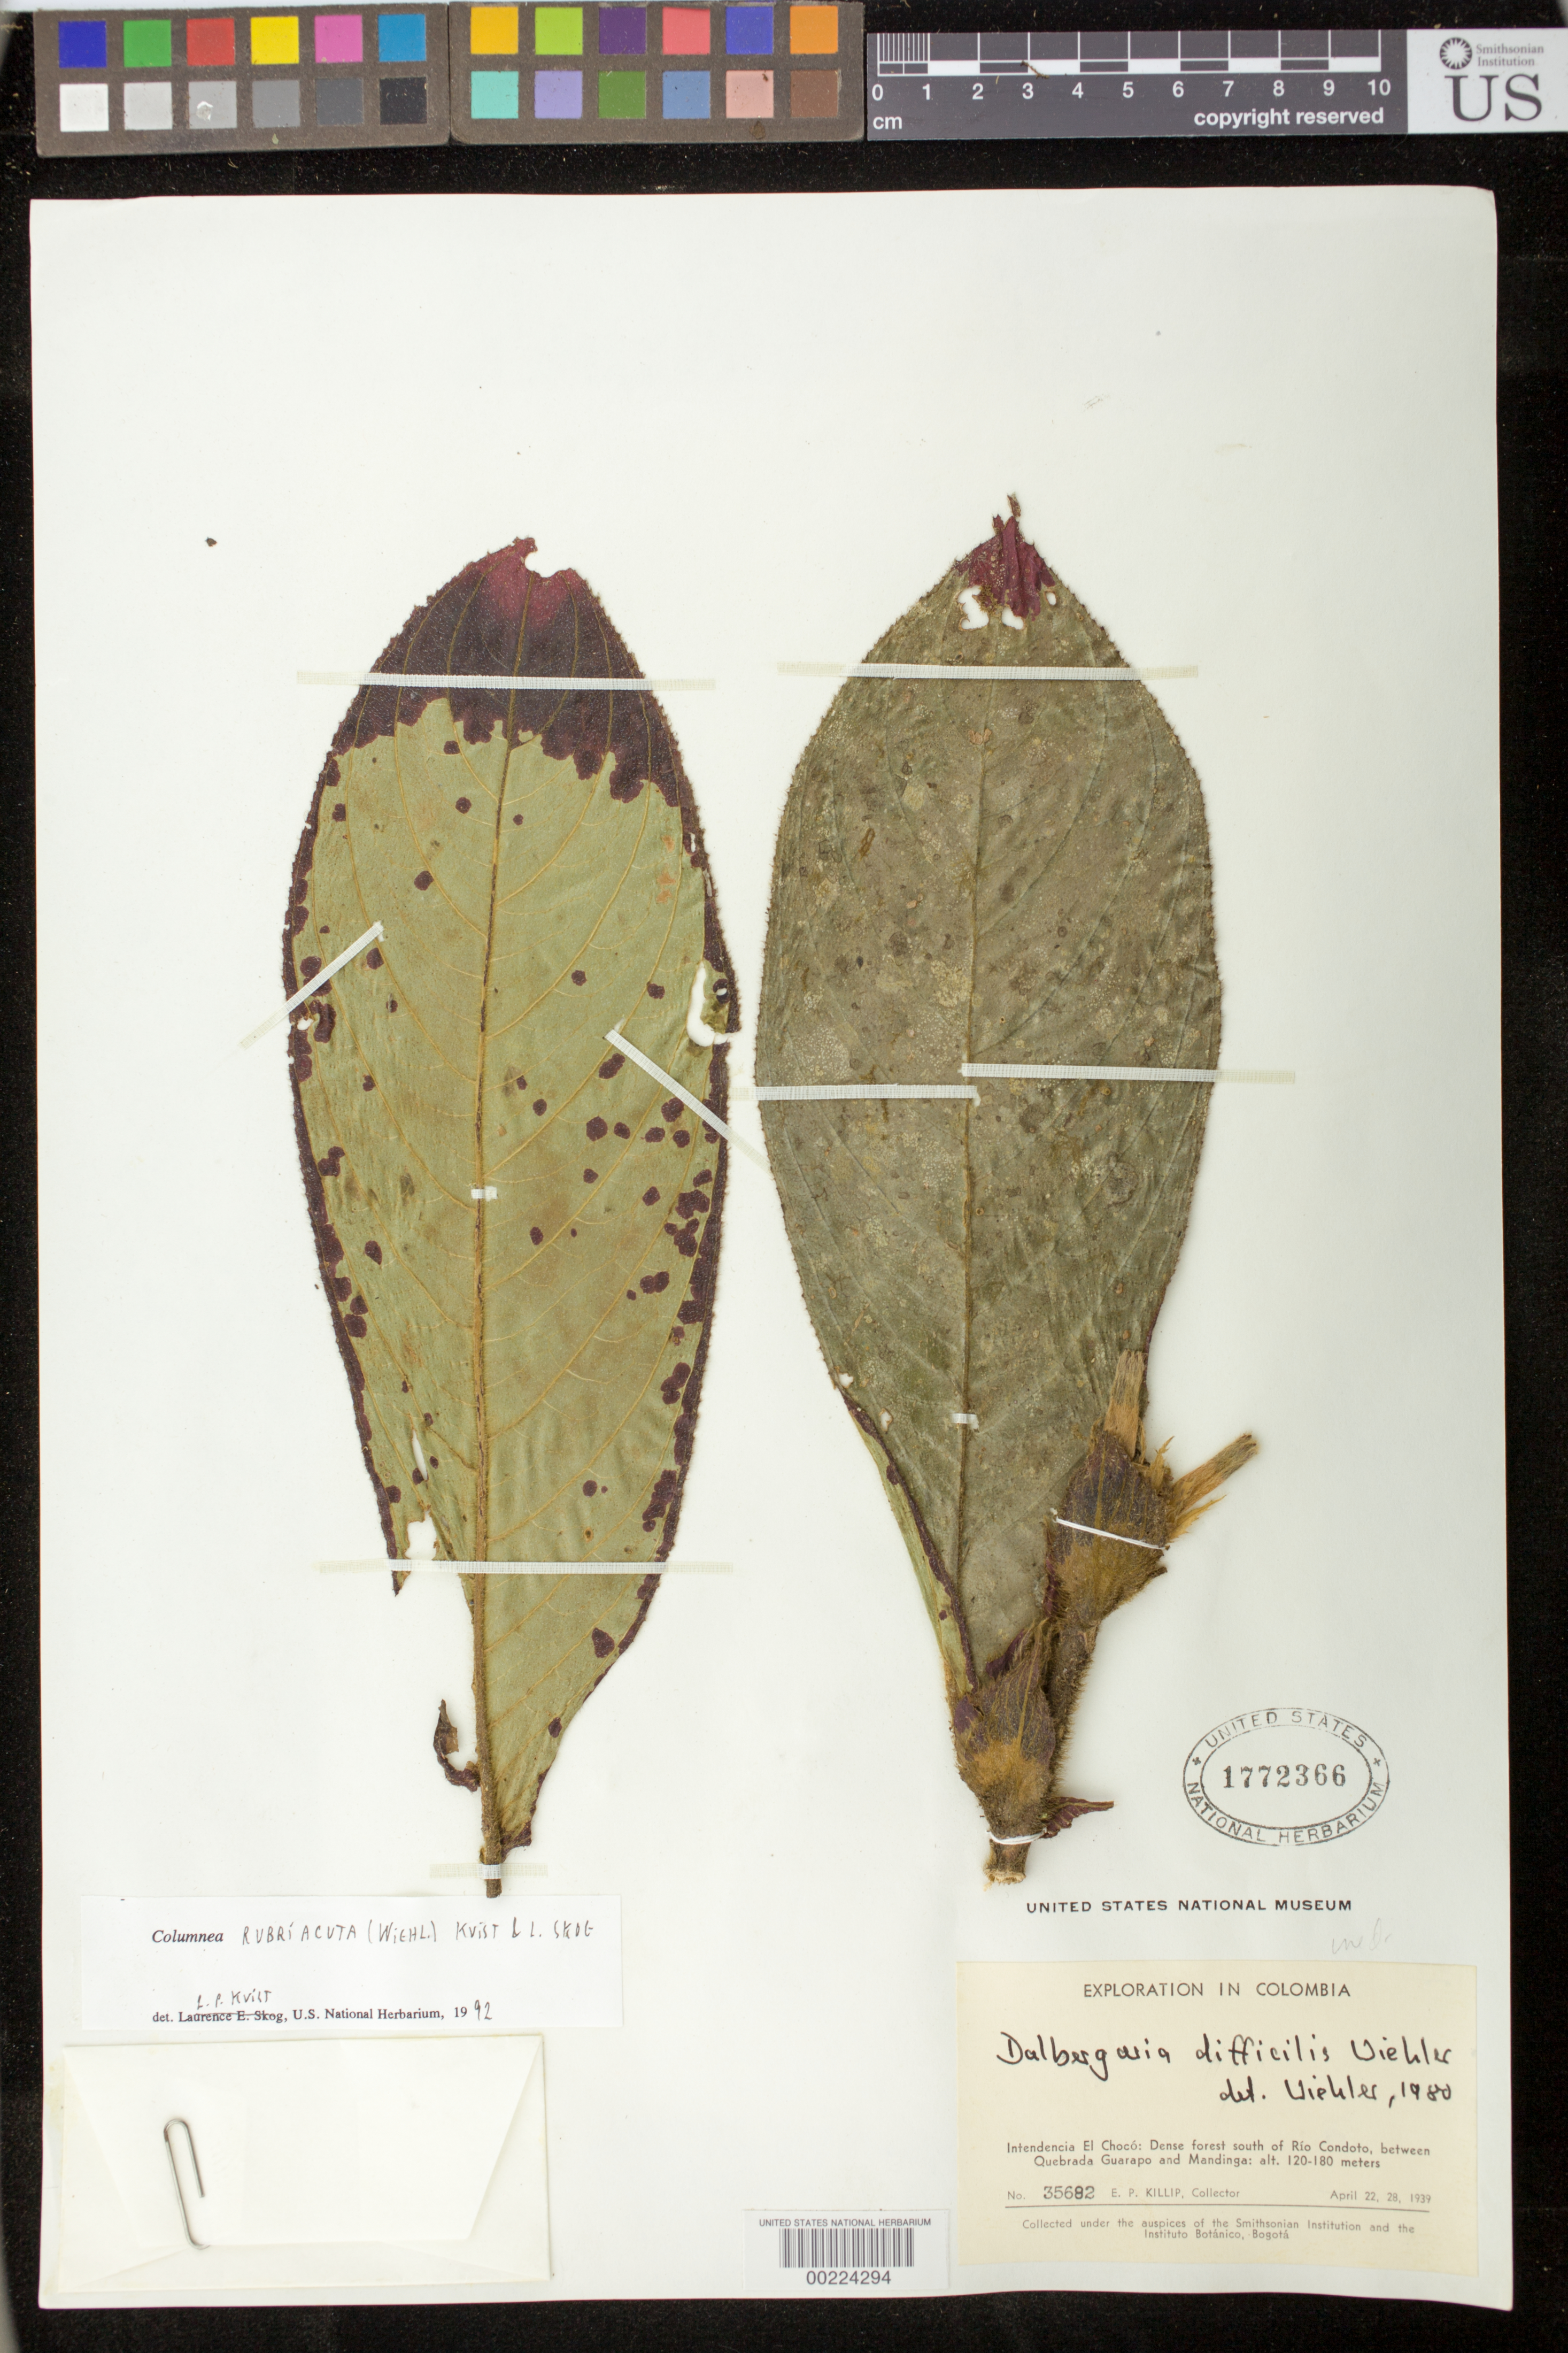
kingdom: Plantae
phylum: Tracheophyta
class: Magnoliopsida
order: Lamiales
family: Gesneriaceae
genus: Columnea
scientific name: Columnea rubriacuta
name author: (Wiehler) L.P. Kvist & L.E. Skog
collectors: E. P. Killip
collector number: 35682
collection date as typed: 22-28 Apr 1939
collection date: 1939-04-22/1939-04-28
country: Colombia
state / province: Chocó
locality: S of Rio Condoto, between Quebrada Guarapo and Mandinga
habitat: Dense forest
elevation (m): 120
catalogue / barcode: US 1772366